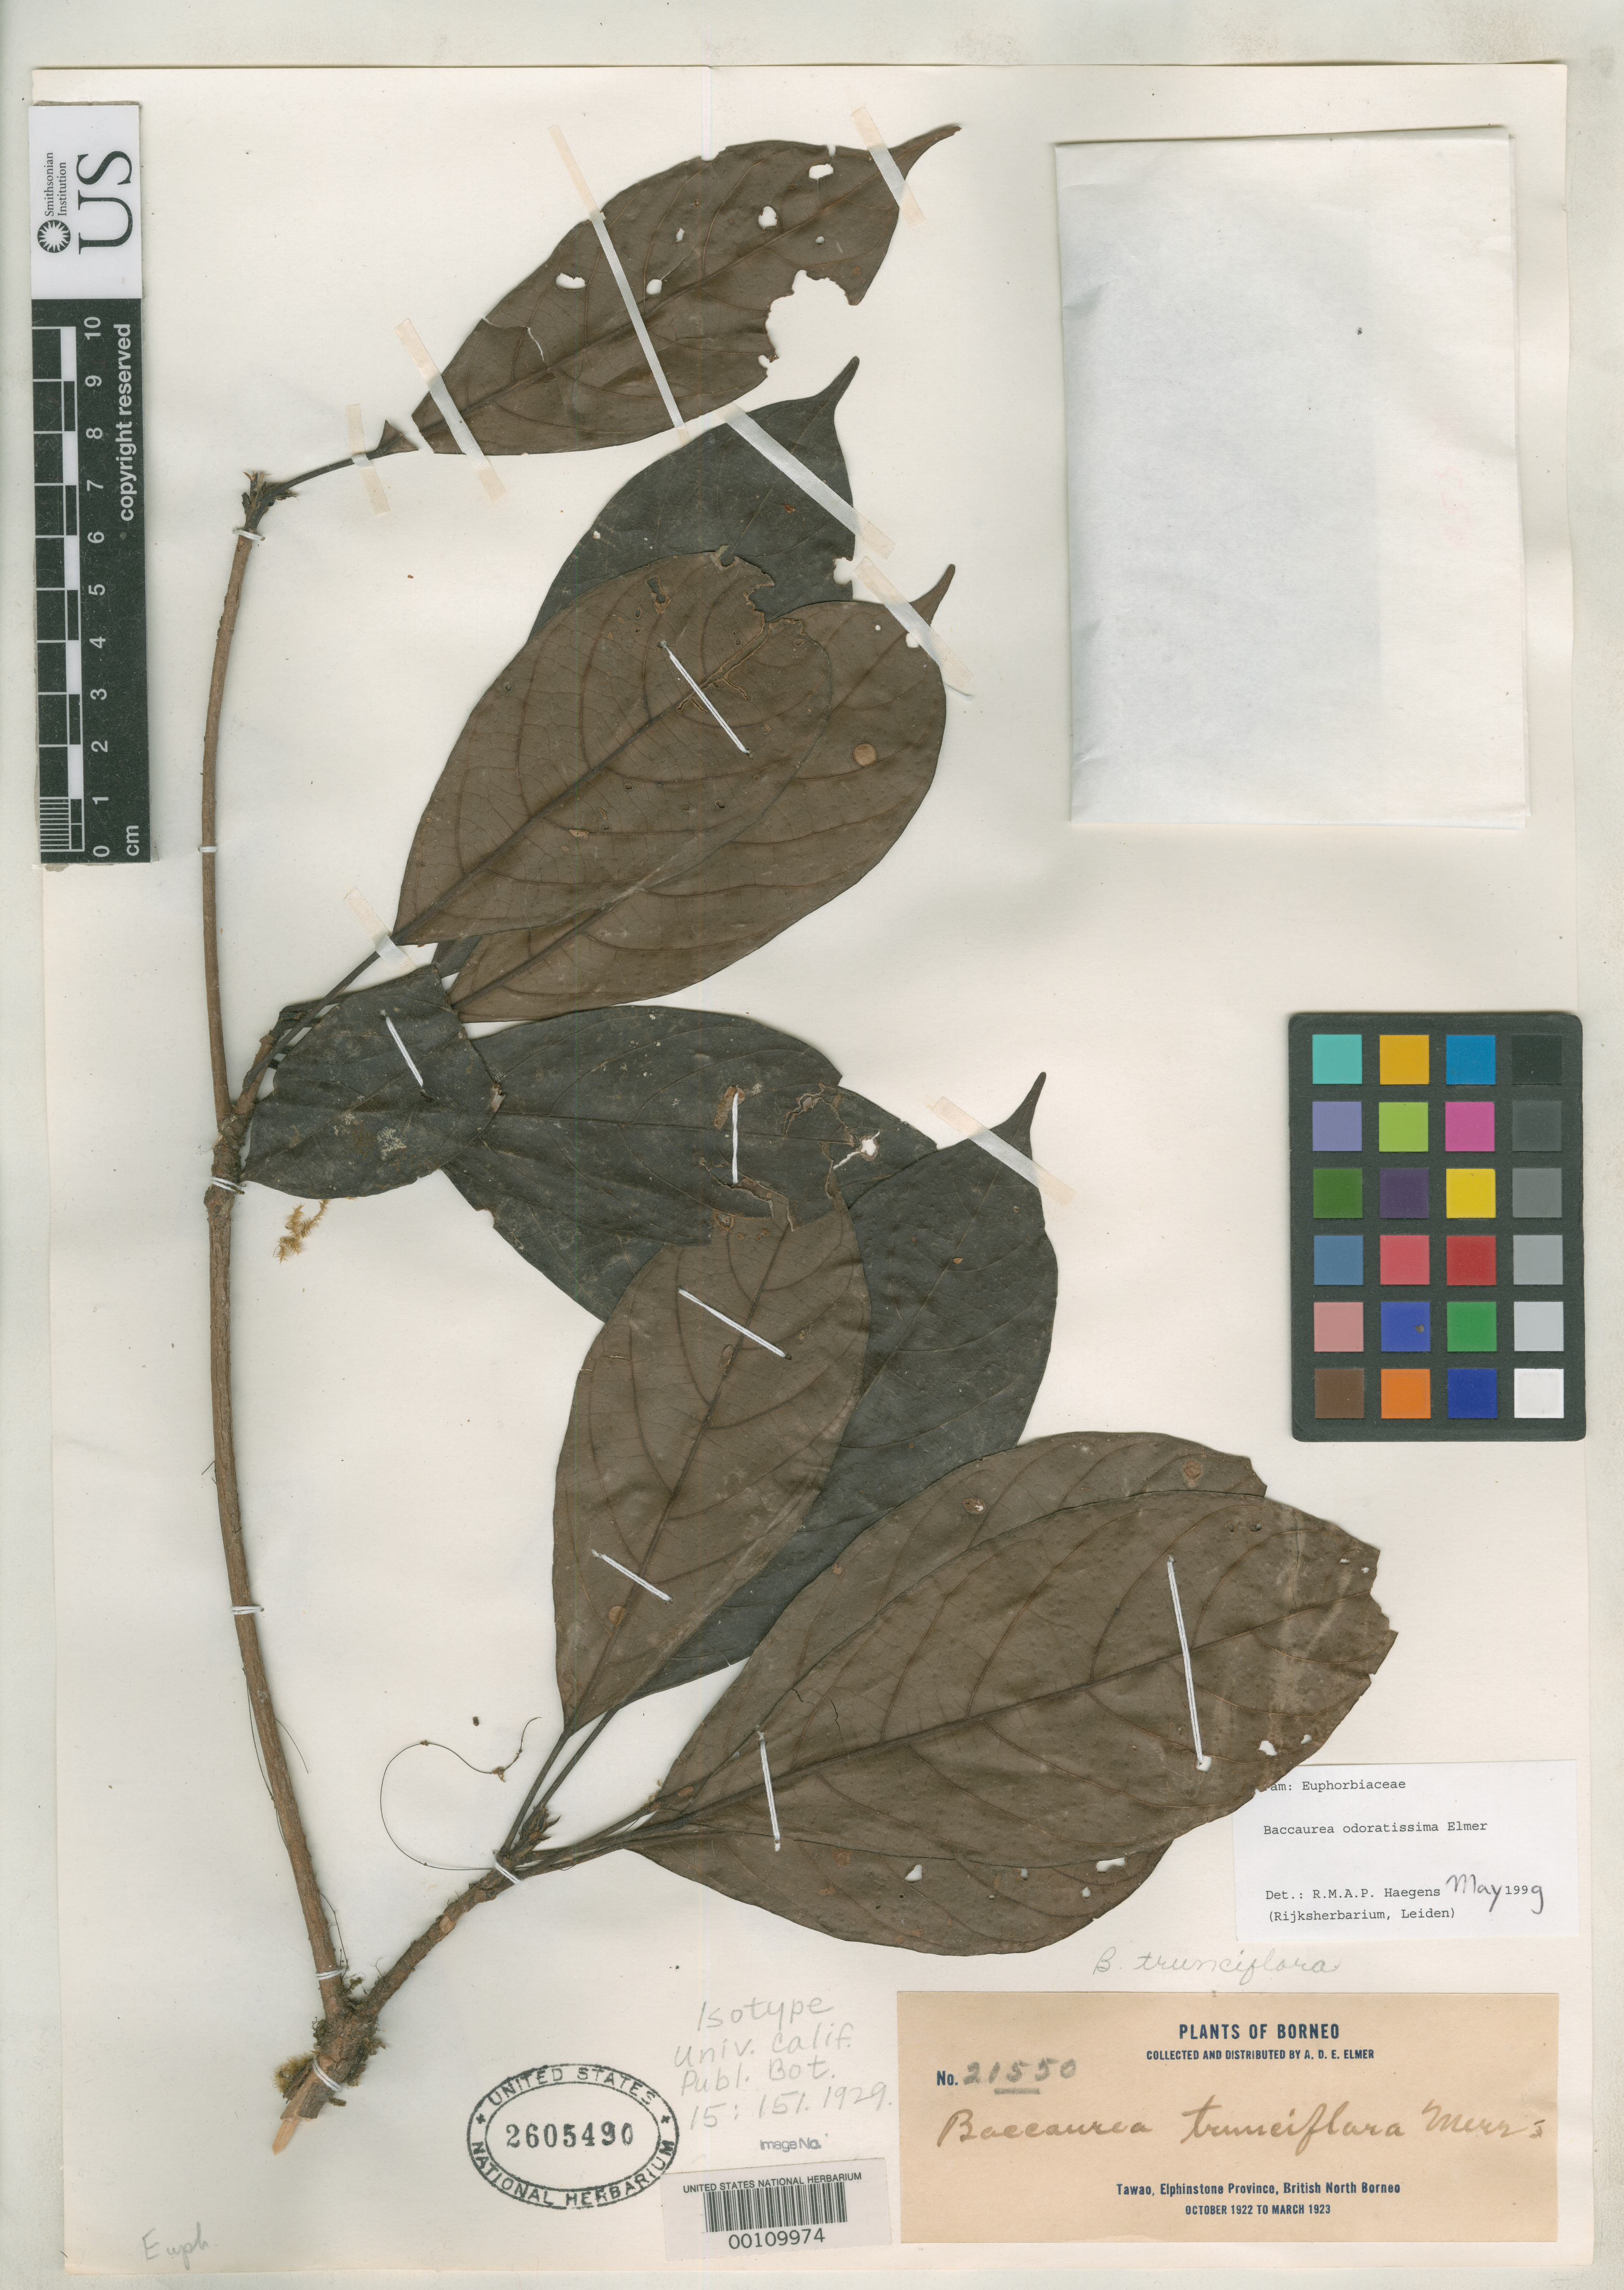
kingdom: Plantae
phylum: Tracheophyta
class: Magnoliopsida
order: Malpighiales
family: Phyllanthaceae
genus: Baccaurea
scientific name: Baccaurea trunciflora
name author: Merr.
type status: Isotype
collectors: A. D. E. Elmer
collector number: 21550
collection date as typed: Oct 1922 to -- Mar 1923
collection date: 1922-10/1923-03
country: Malaysia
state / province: Sabah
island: Borneo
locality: Tawao, Elphinstone Province, British North Borneo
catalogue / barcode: US 2605490